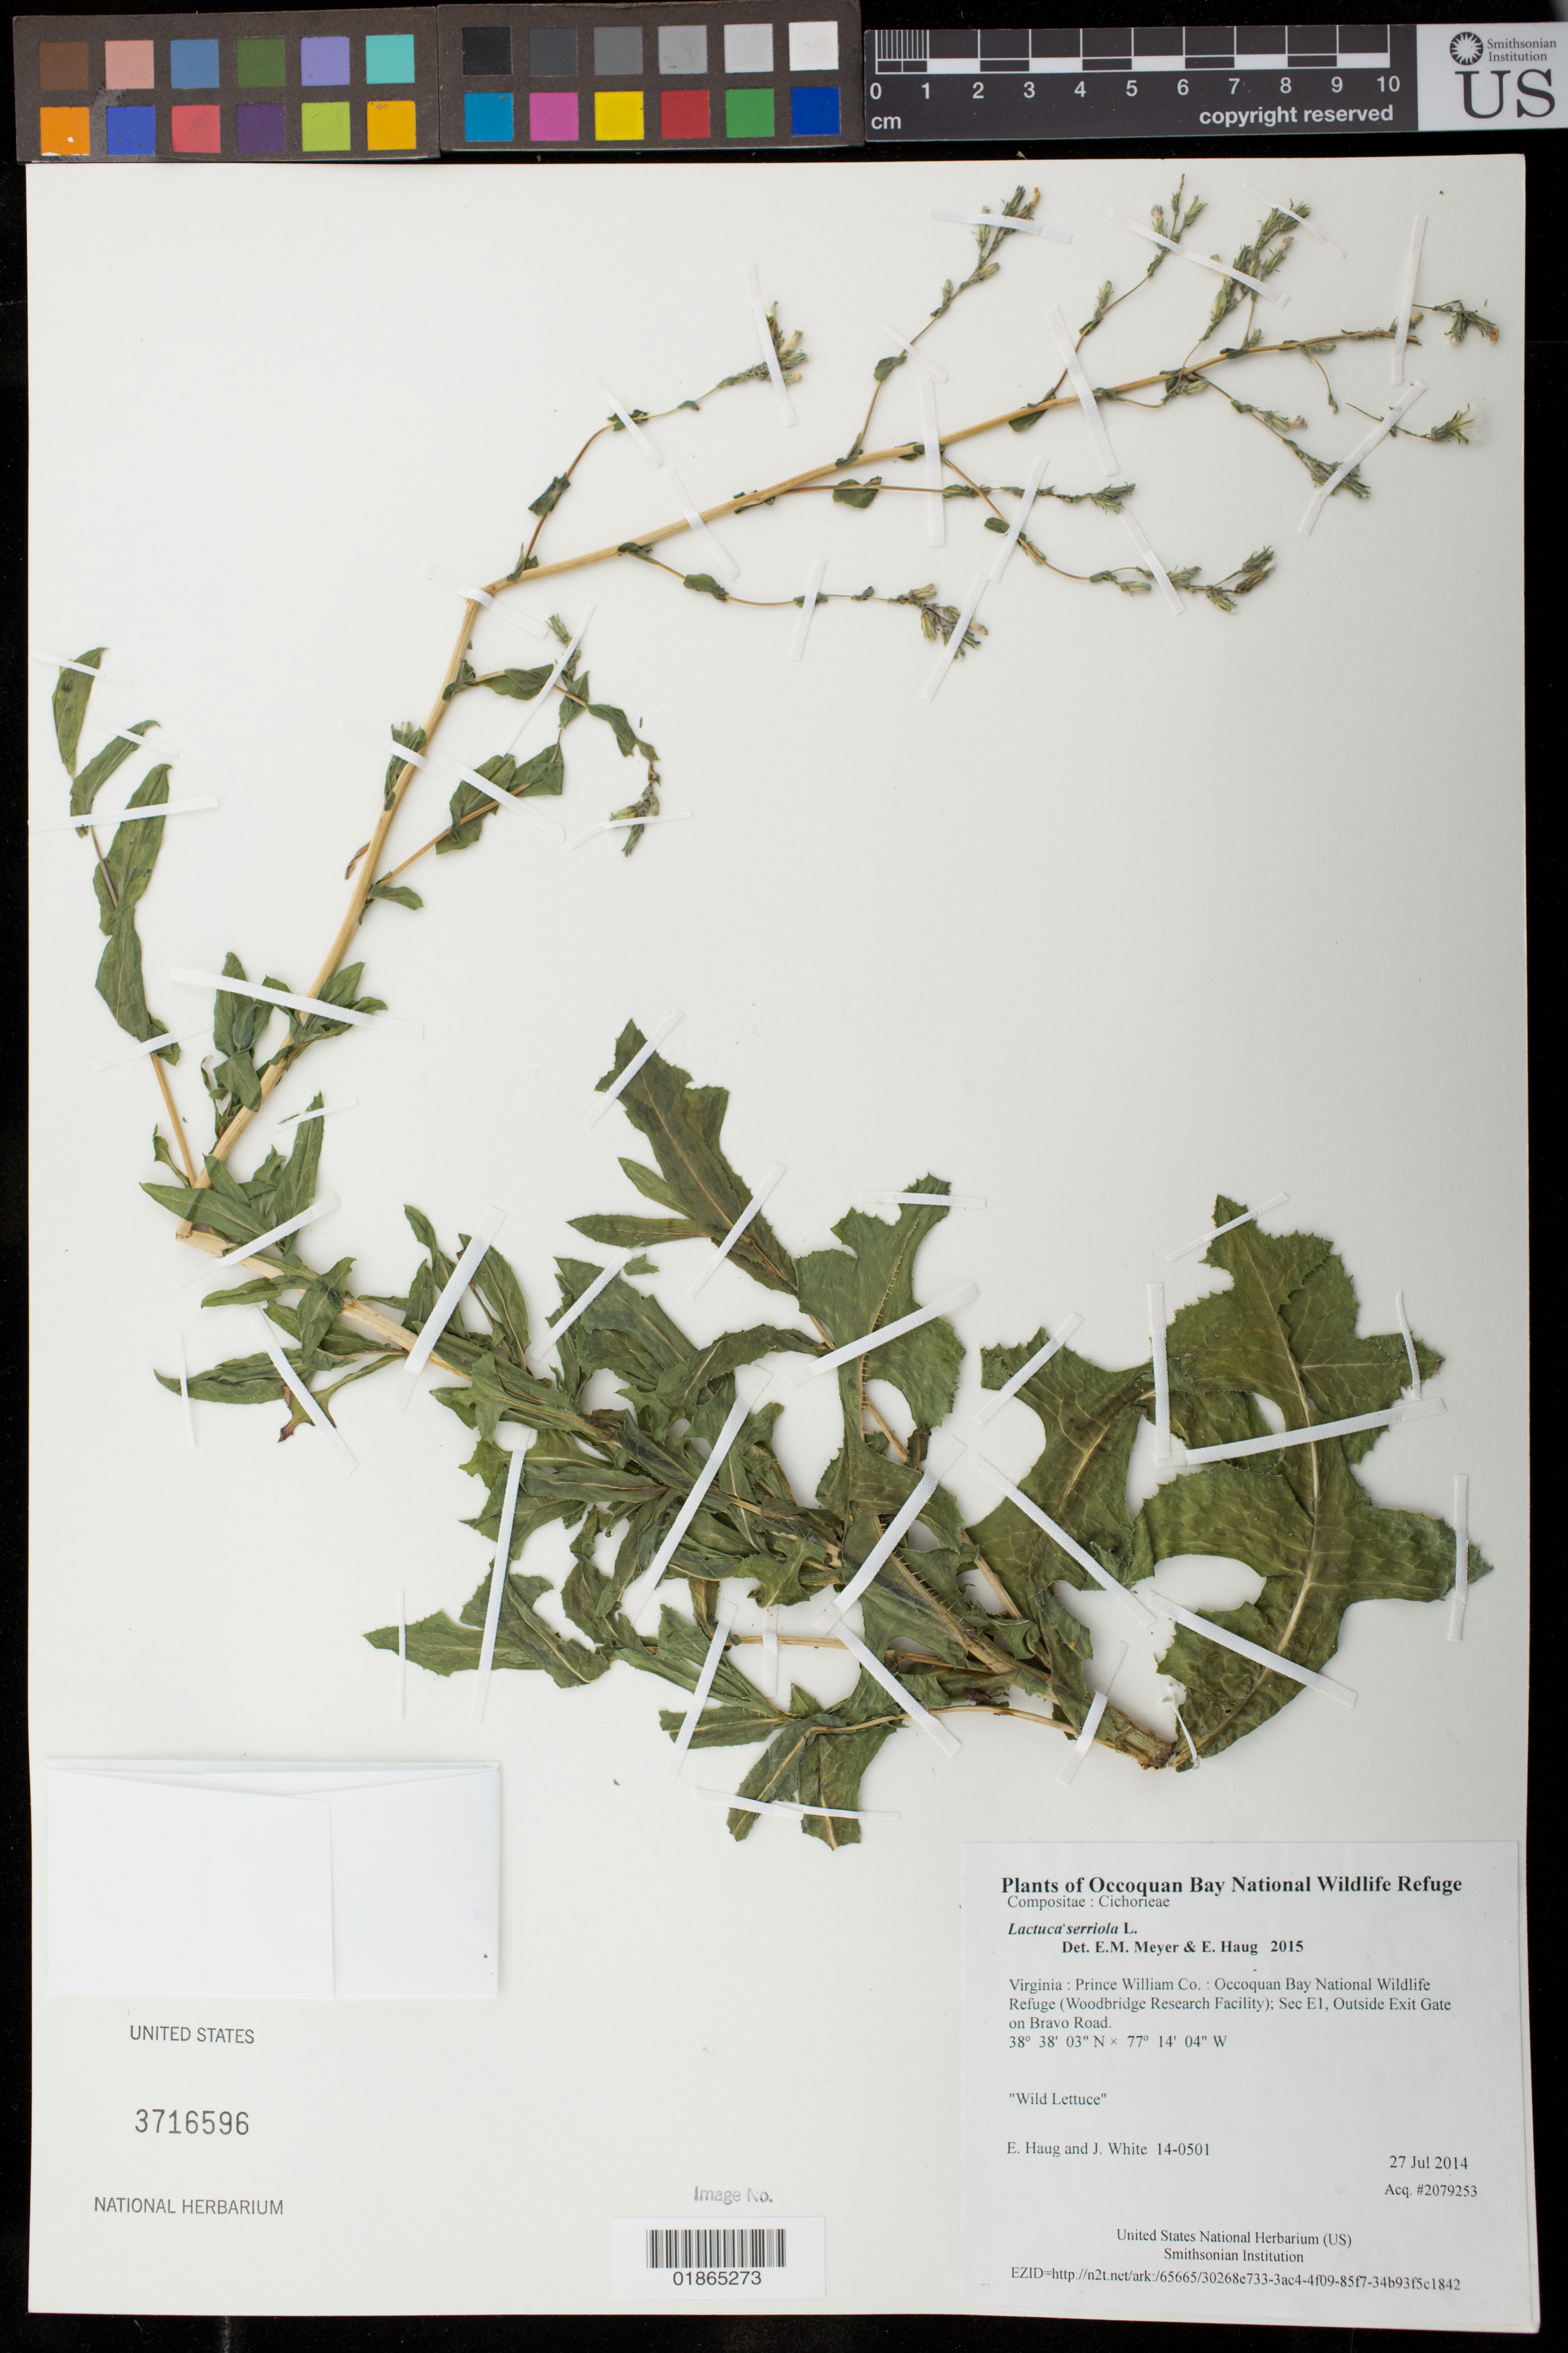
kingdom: Plantae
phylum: Tracheophyta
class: Magnoliopsida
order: Asterales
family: Asteraceae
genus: Lactuca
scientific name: Lactuca serriola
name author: L.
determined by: Meyer, E. M.; Haug, E.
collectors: E. Haug & J. White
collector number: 14-0501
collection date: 2014-07-27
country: United States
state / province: Virginia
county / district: Prince William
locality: Occoquan Bay National Wildlife Refuge (Woodbridge Research Facility); Sec E1, Outside Exit Gate on Bravo Road.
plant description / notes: Wild Lettuce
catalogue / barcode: US 3716596